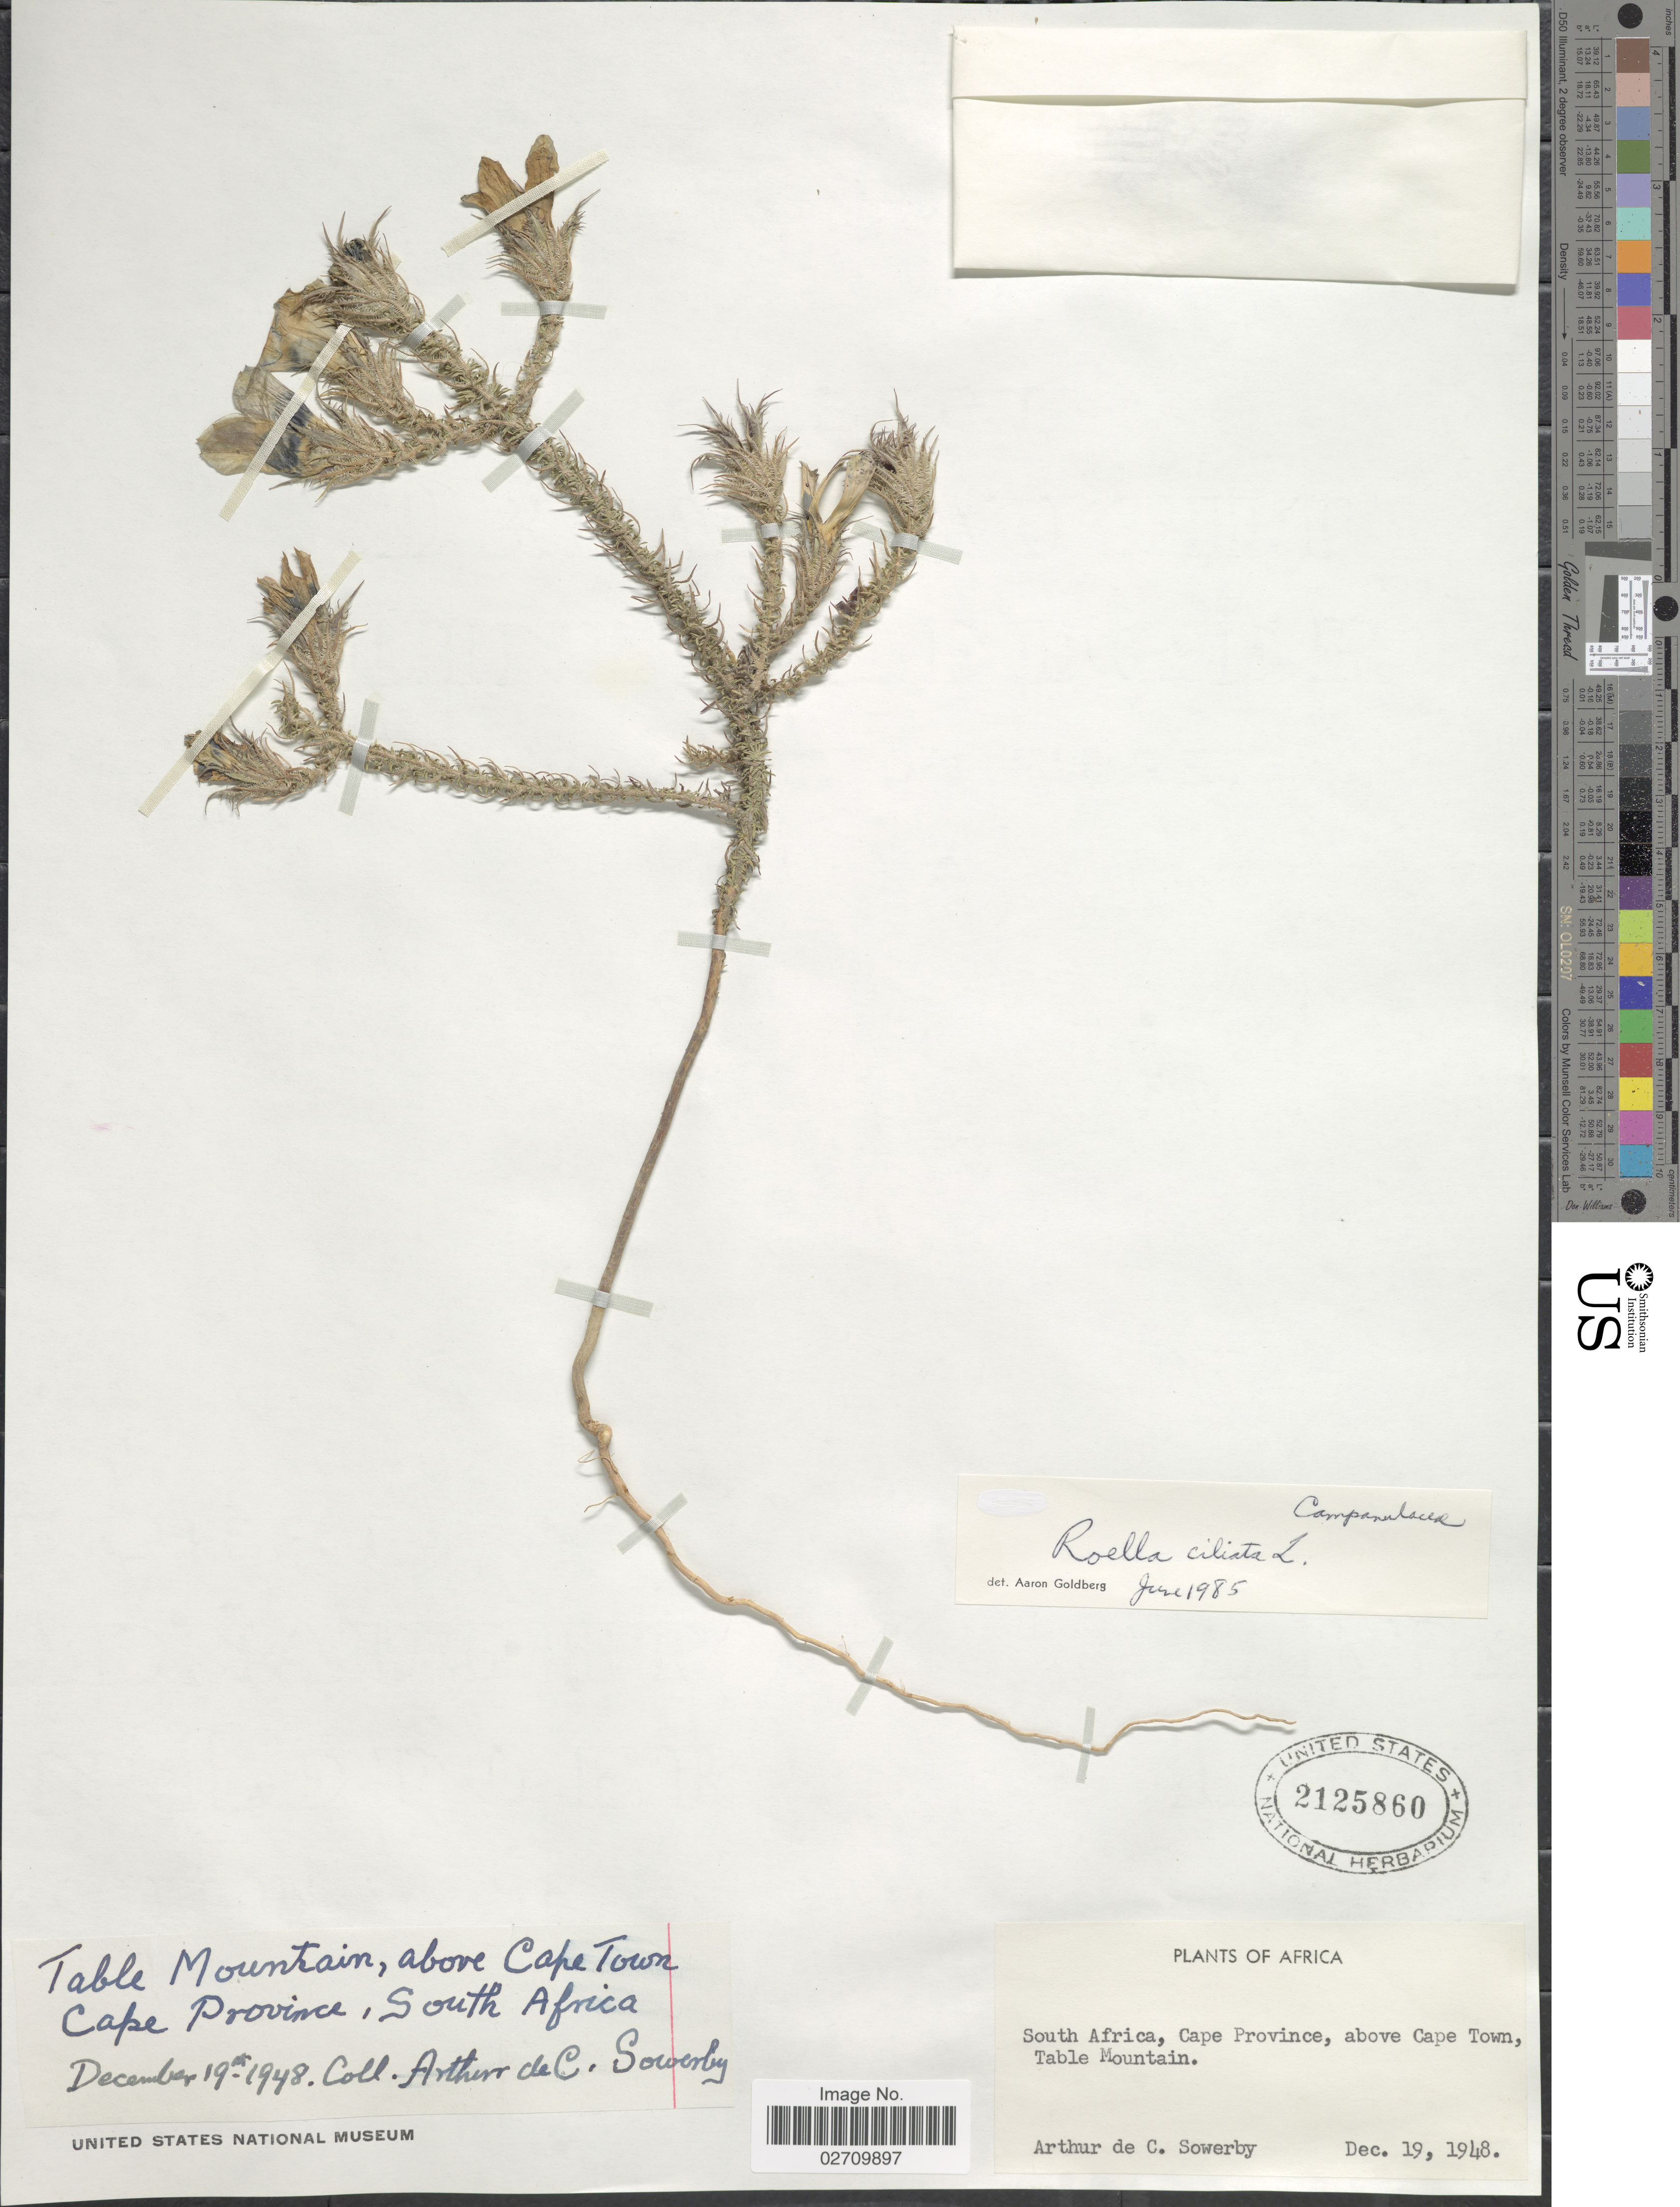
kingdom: Plantae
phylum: Tracheophyta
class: Magnoliopsida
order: Asterales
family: Campanulaceae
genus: Roella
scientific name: Roella ciliata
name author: L.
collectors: A. Sowerby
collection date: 1948-12-19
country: South Africa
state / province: Western Cape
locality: Table Mountain, above Cape Town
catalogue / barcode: US 2125860